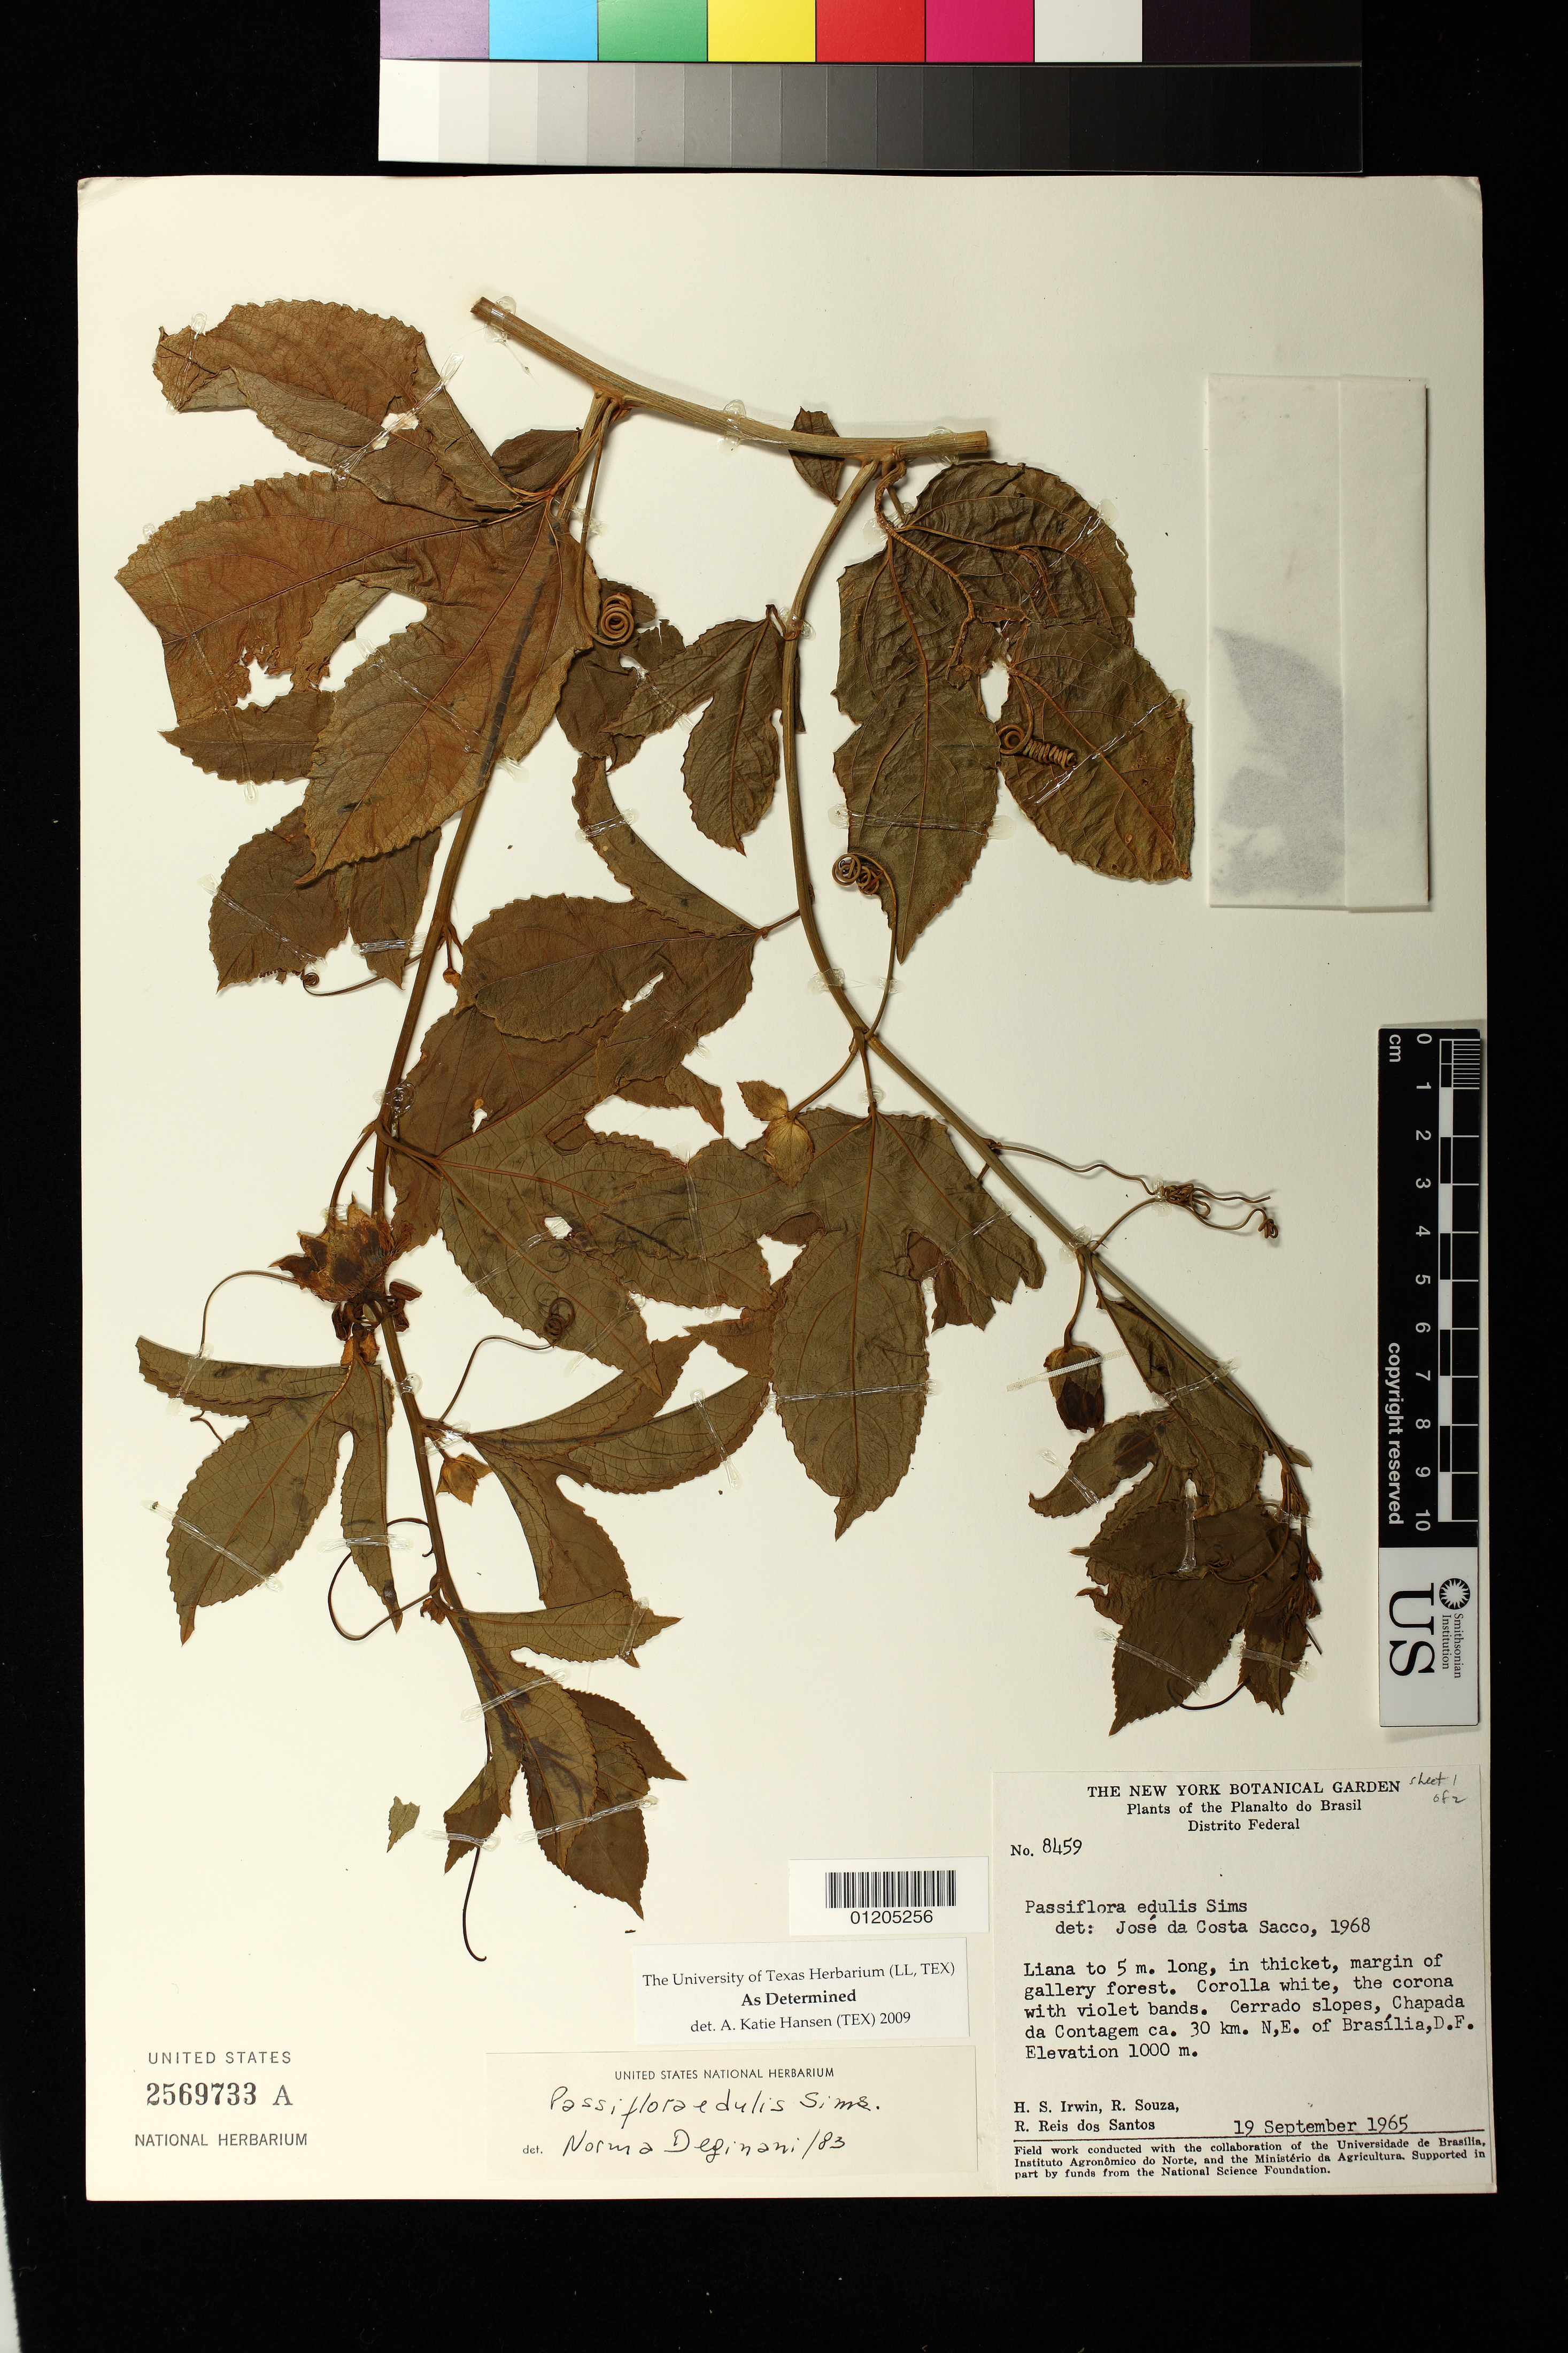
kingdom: Plantae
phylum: Tracheophyta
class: Magnoliopsida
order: Malpighiales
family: Passifloraceae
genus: Passiflora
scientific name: Passiflora edulis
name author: Sims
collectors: H. Irwin, R. Souza & R. Reis dos Santos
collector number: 8459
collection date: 1965-09-19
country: Brazil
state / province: Distrito Federal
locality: Cerrado slopes, Chapada da Contagem ca. 30 km N.E. of Brasilia, D.F.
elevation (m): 1000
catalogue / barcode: US 2569733A